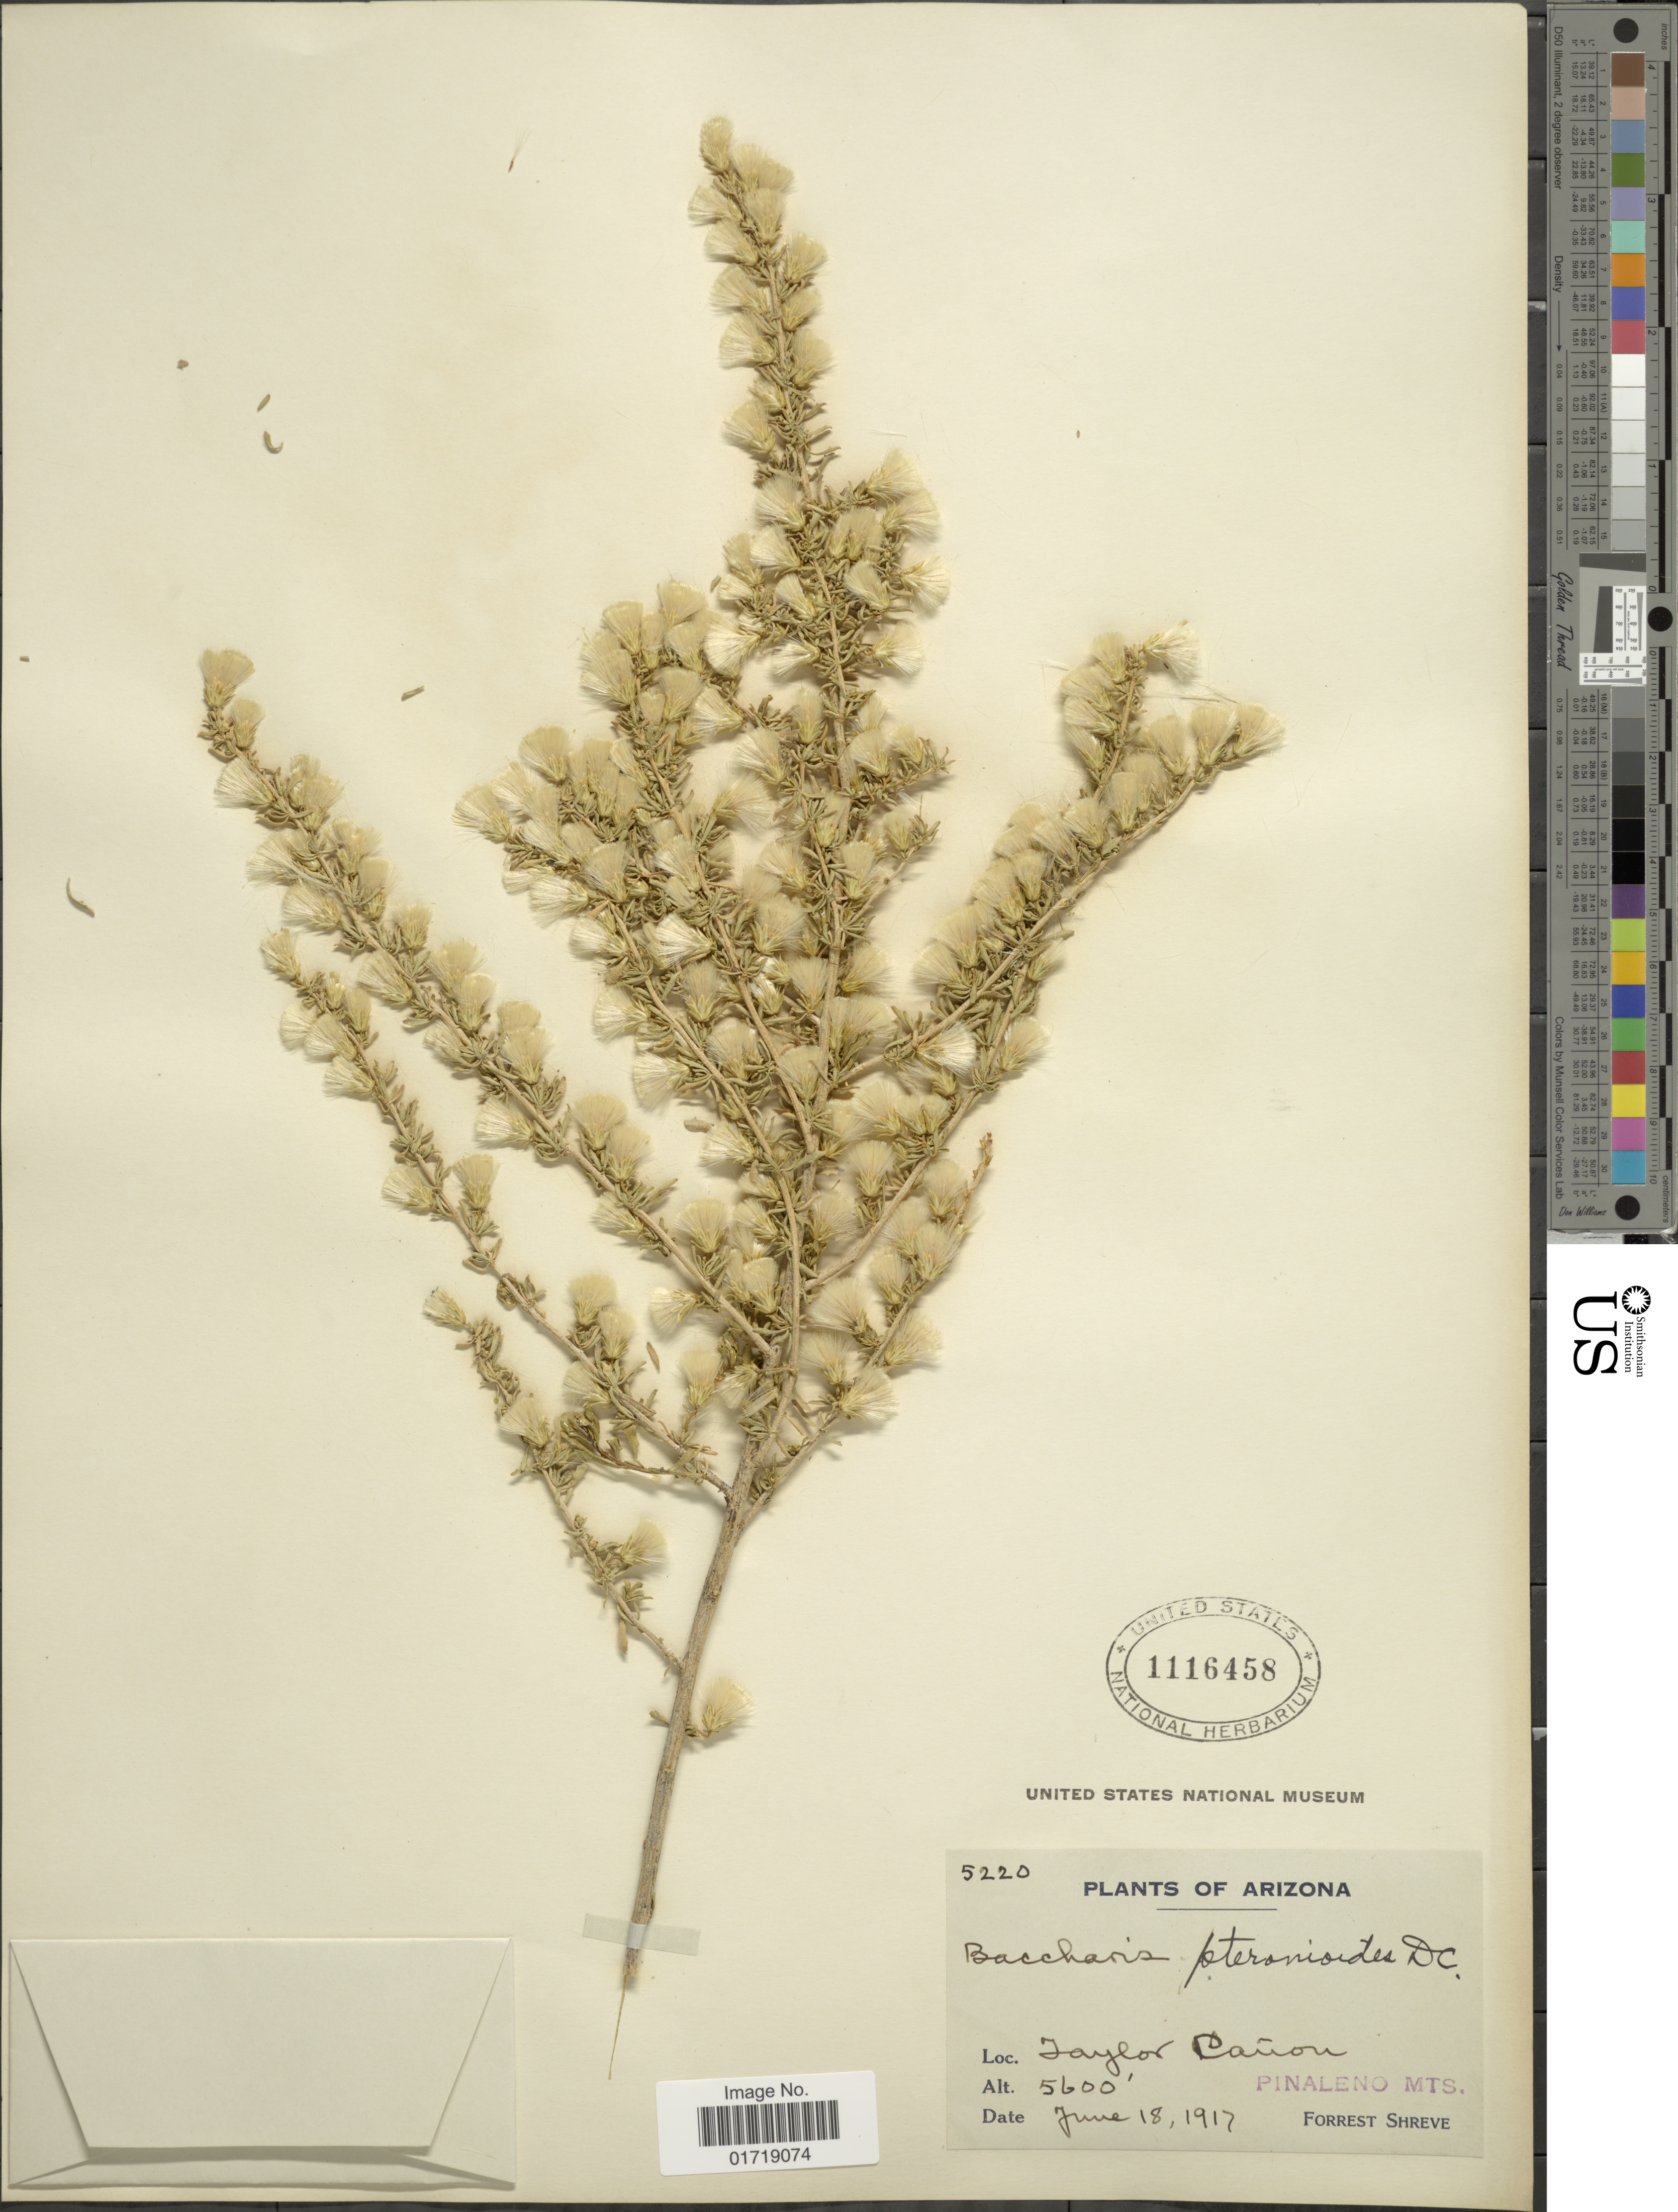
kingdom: Plantae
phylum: Tracheophyta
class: Magnoliopsida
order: Asterales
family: Asteraceae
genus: Baccharis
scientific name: Baccharis pteronioides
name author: DC.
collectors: F. Shreve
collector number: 5220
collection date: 1917-08-16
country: United States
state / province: Arizona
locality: Jaylor Canon, Pinaleno Mts.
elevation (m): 1707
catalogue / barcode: US 1116458